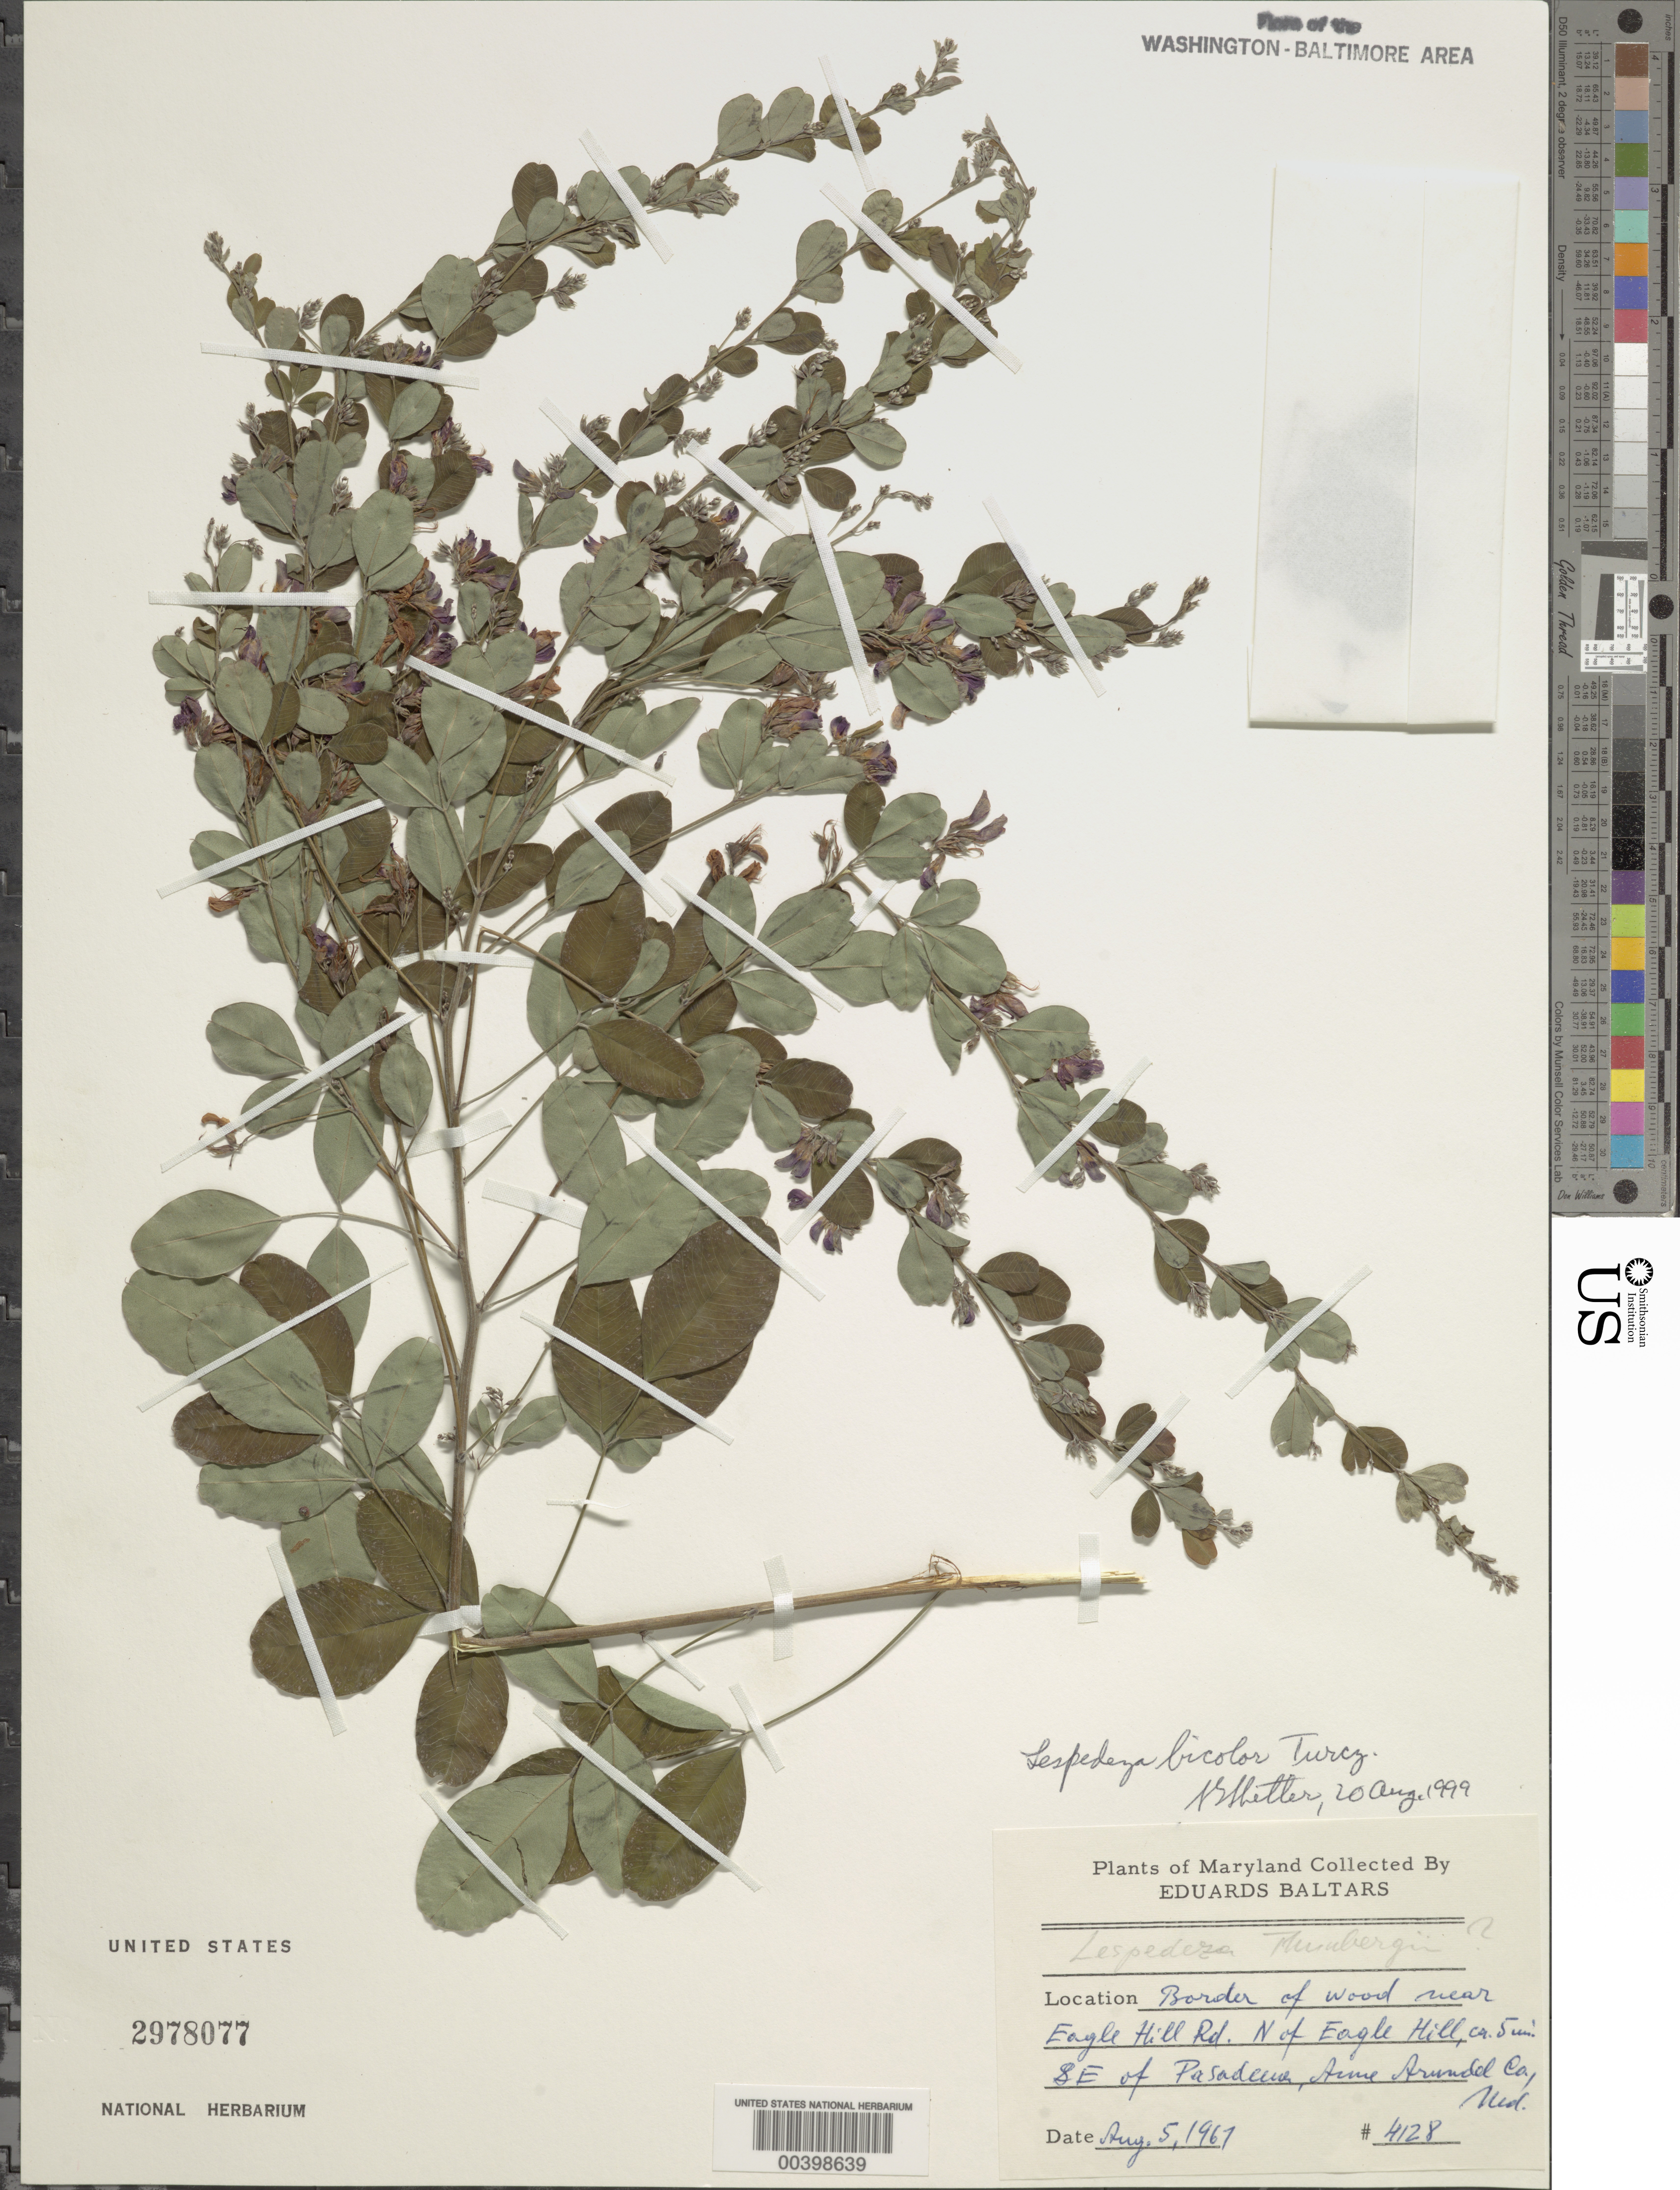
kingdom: Plantae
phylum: Tracheophyta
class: Magnoliopsida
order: Fabales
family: Fabaceae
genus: Lespedeza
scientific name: Lespedeza bicolor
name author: Turcz.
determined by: Shetler, Stanwyn G., (US), NMNH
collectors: E. Baltars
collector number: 4128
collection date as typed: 05 Aug 1967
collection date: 1967-08-05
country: United States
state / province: Maryland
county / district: Anne Arundel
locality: North of Eagle Hill, southeast of Pasadena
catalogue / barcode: US 2978077